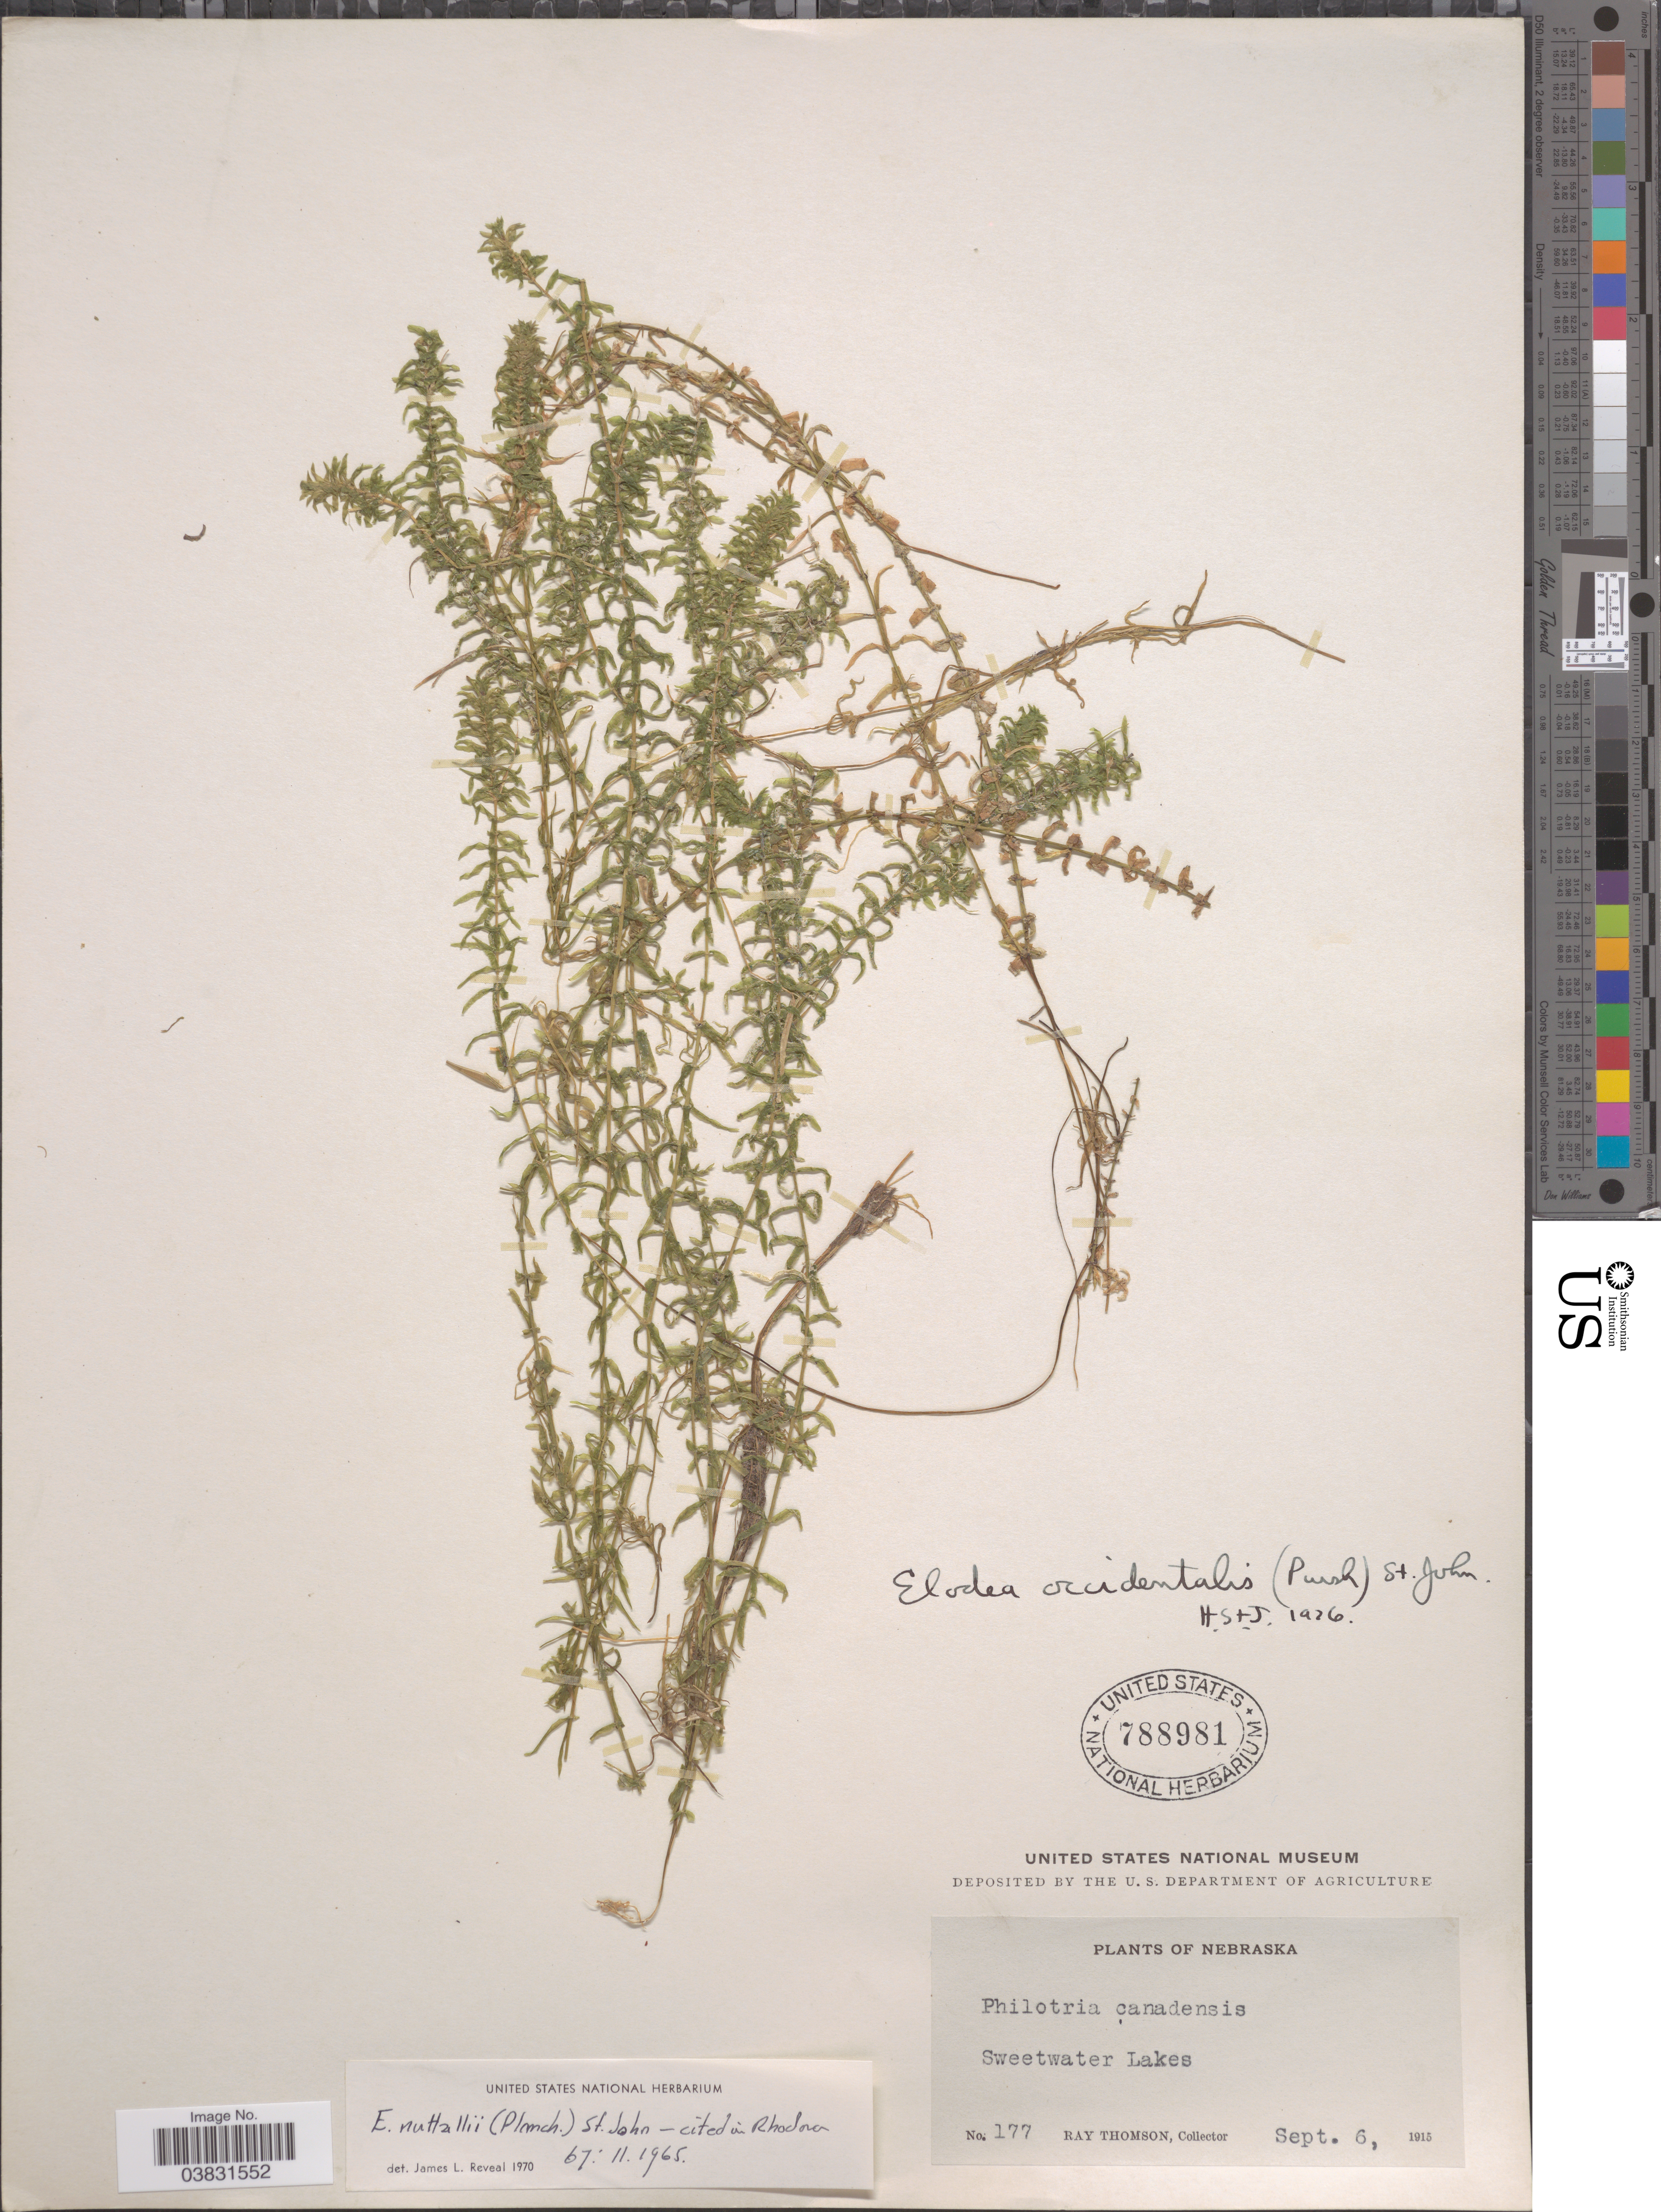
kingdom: Plantae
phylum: Tracheophyta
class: Liliopsida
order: Alismatales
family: Hydrocharitaceae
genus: Elodea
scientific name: Elodea nuttallii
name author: (Planch.) H. St. John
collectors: R. Thompson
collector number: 177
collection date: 1915-09-06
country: United States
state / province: Nebraska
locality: Sweetwater Lakes.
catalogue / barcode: US 788981